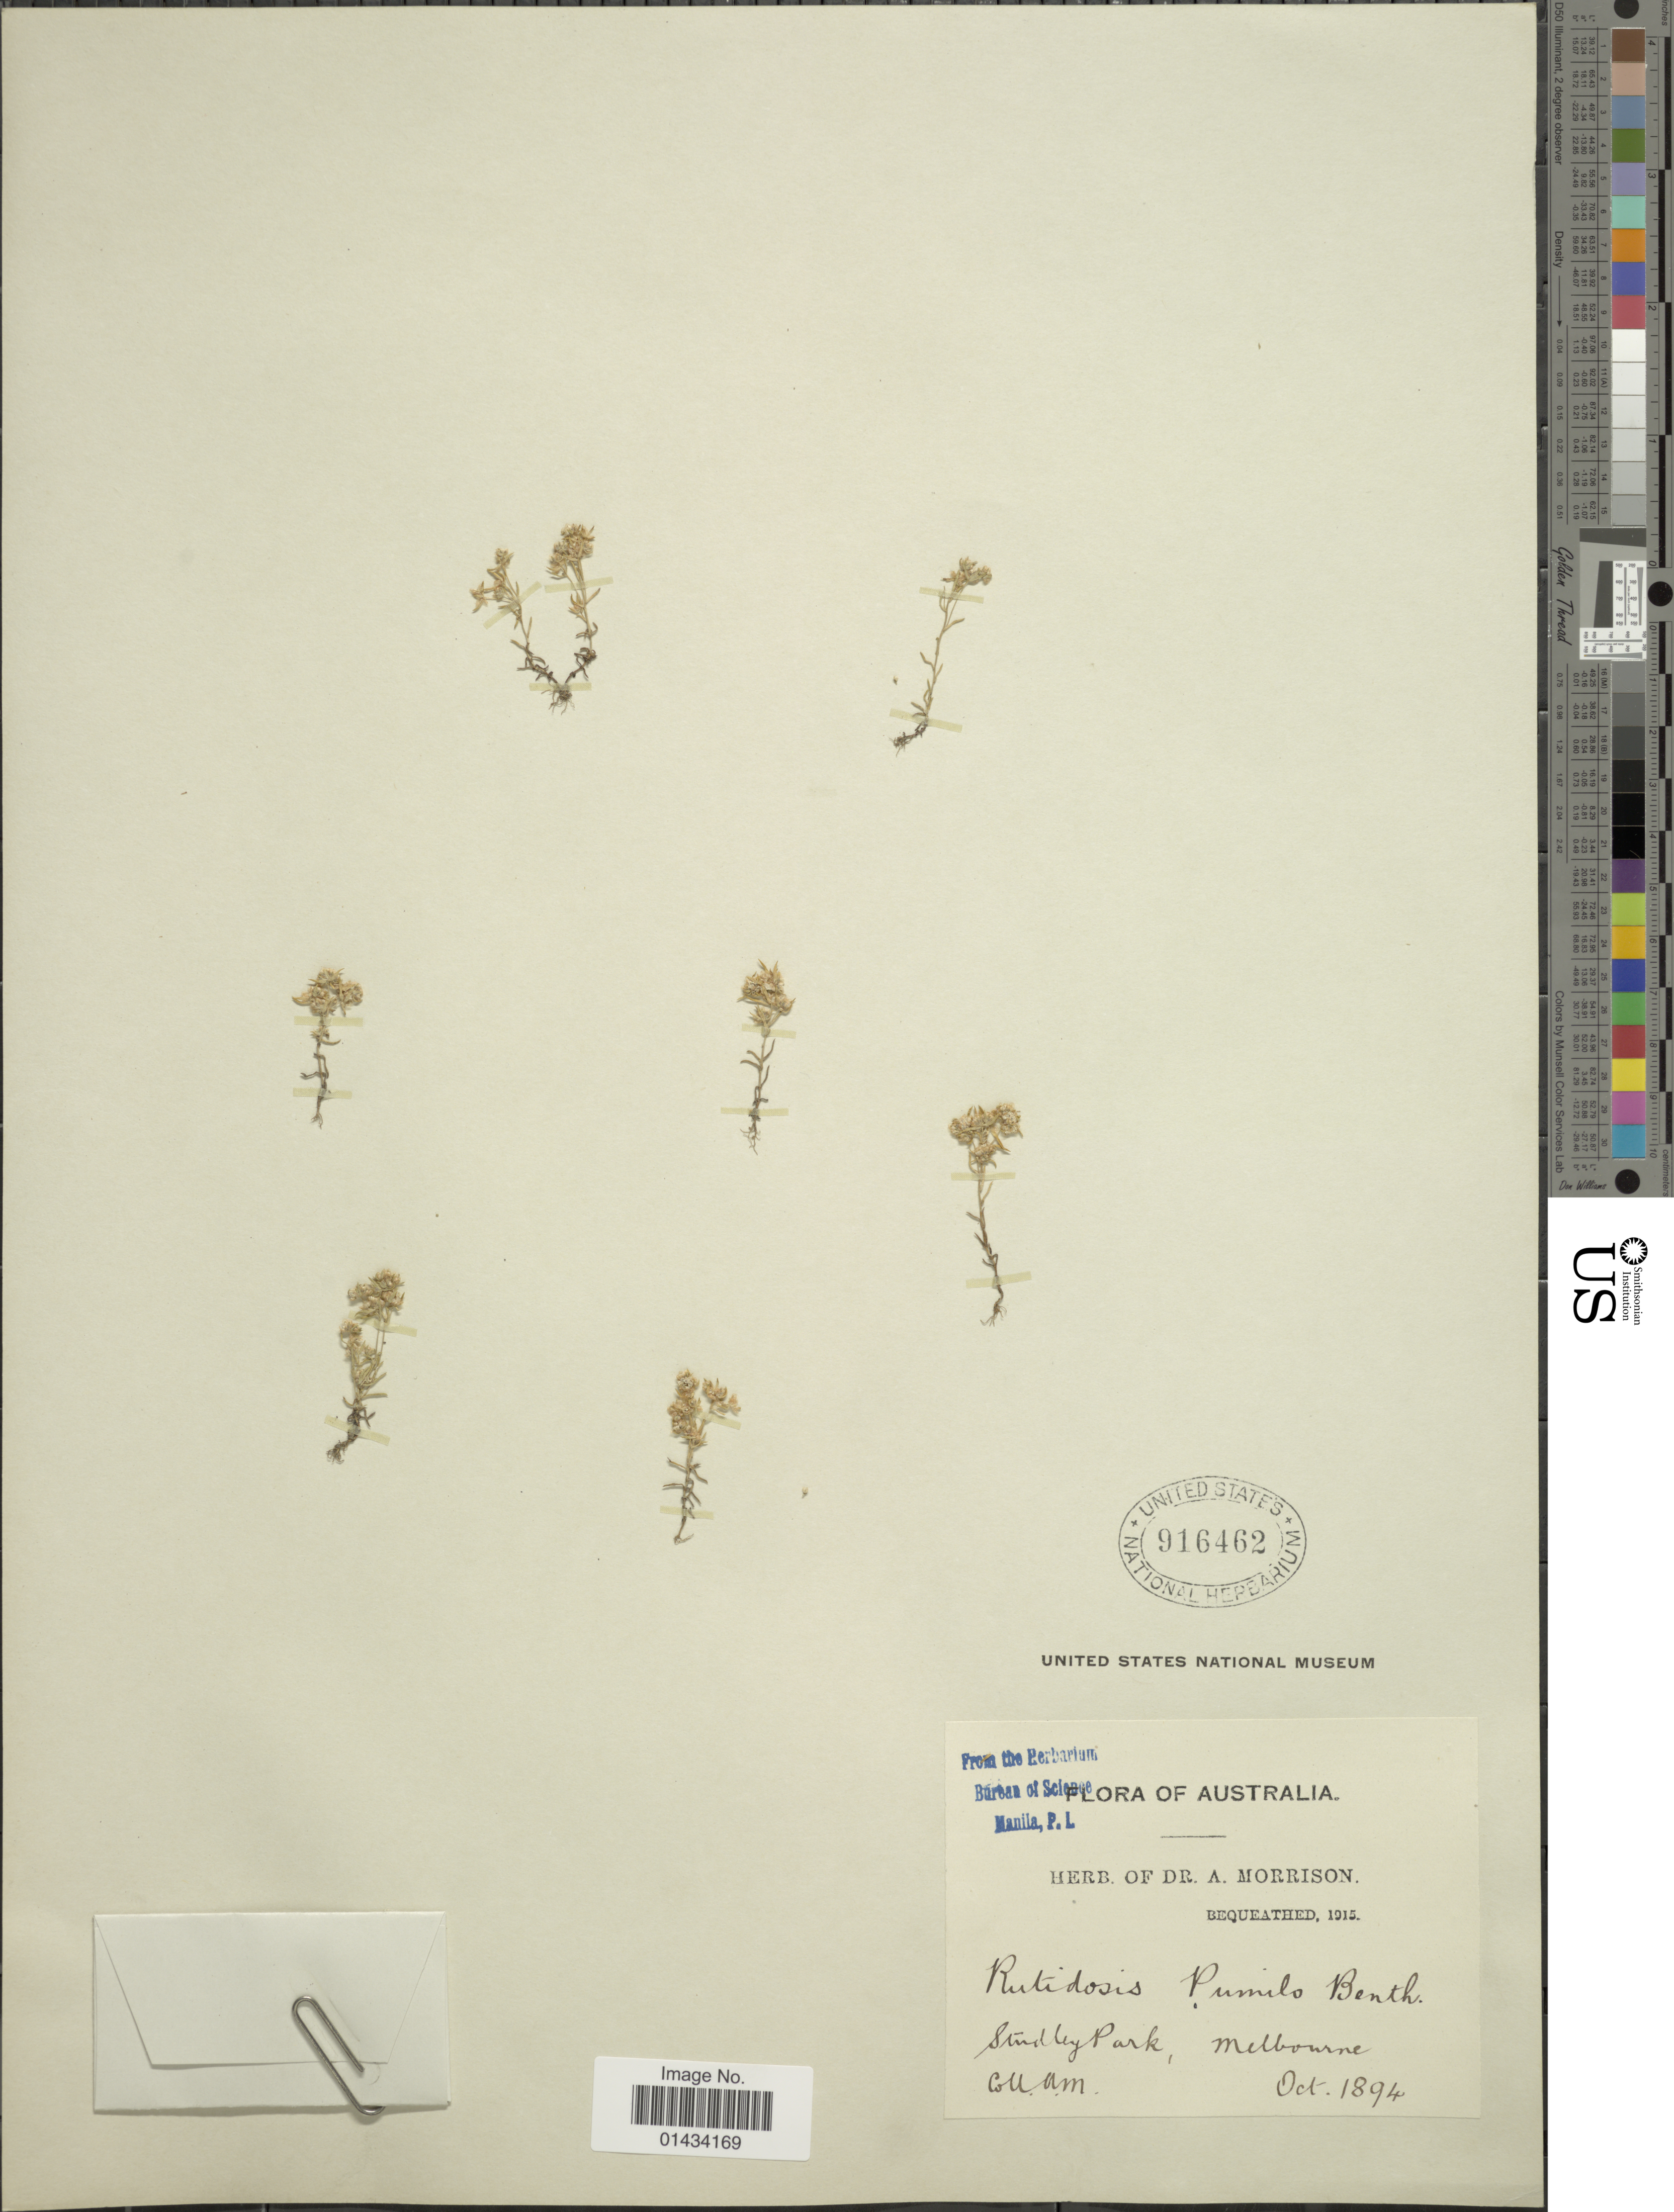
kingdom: Plantae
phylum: Tracheophyta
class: Magnoliopsida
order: Asterales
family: Asteraceae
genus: Rutidosis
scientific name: Rutidosis pumilo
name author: Benth.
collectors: A. Morrison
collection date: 1894-10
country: Australia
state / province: Victoria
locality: Studley Park, Melbourne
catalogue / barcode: US 916462